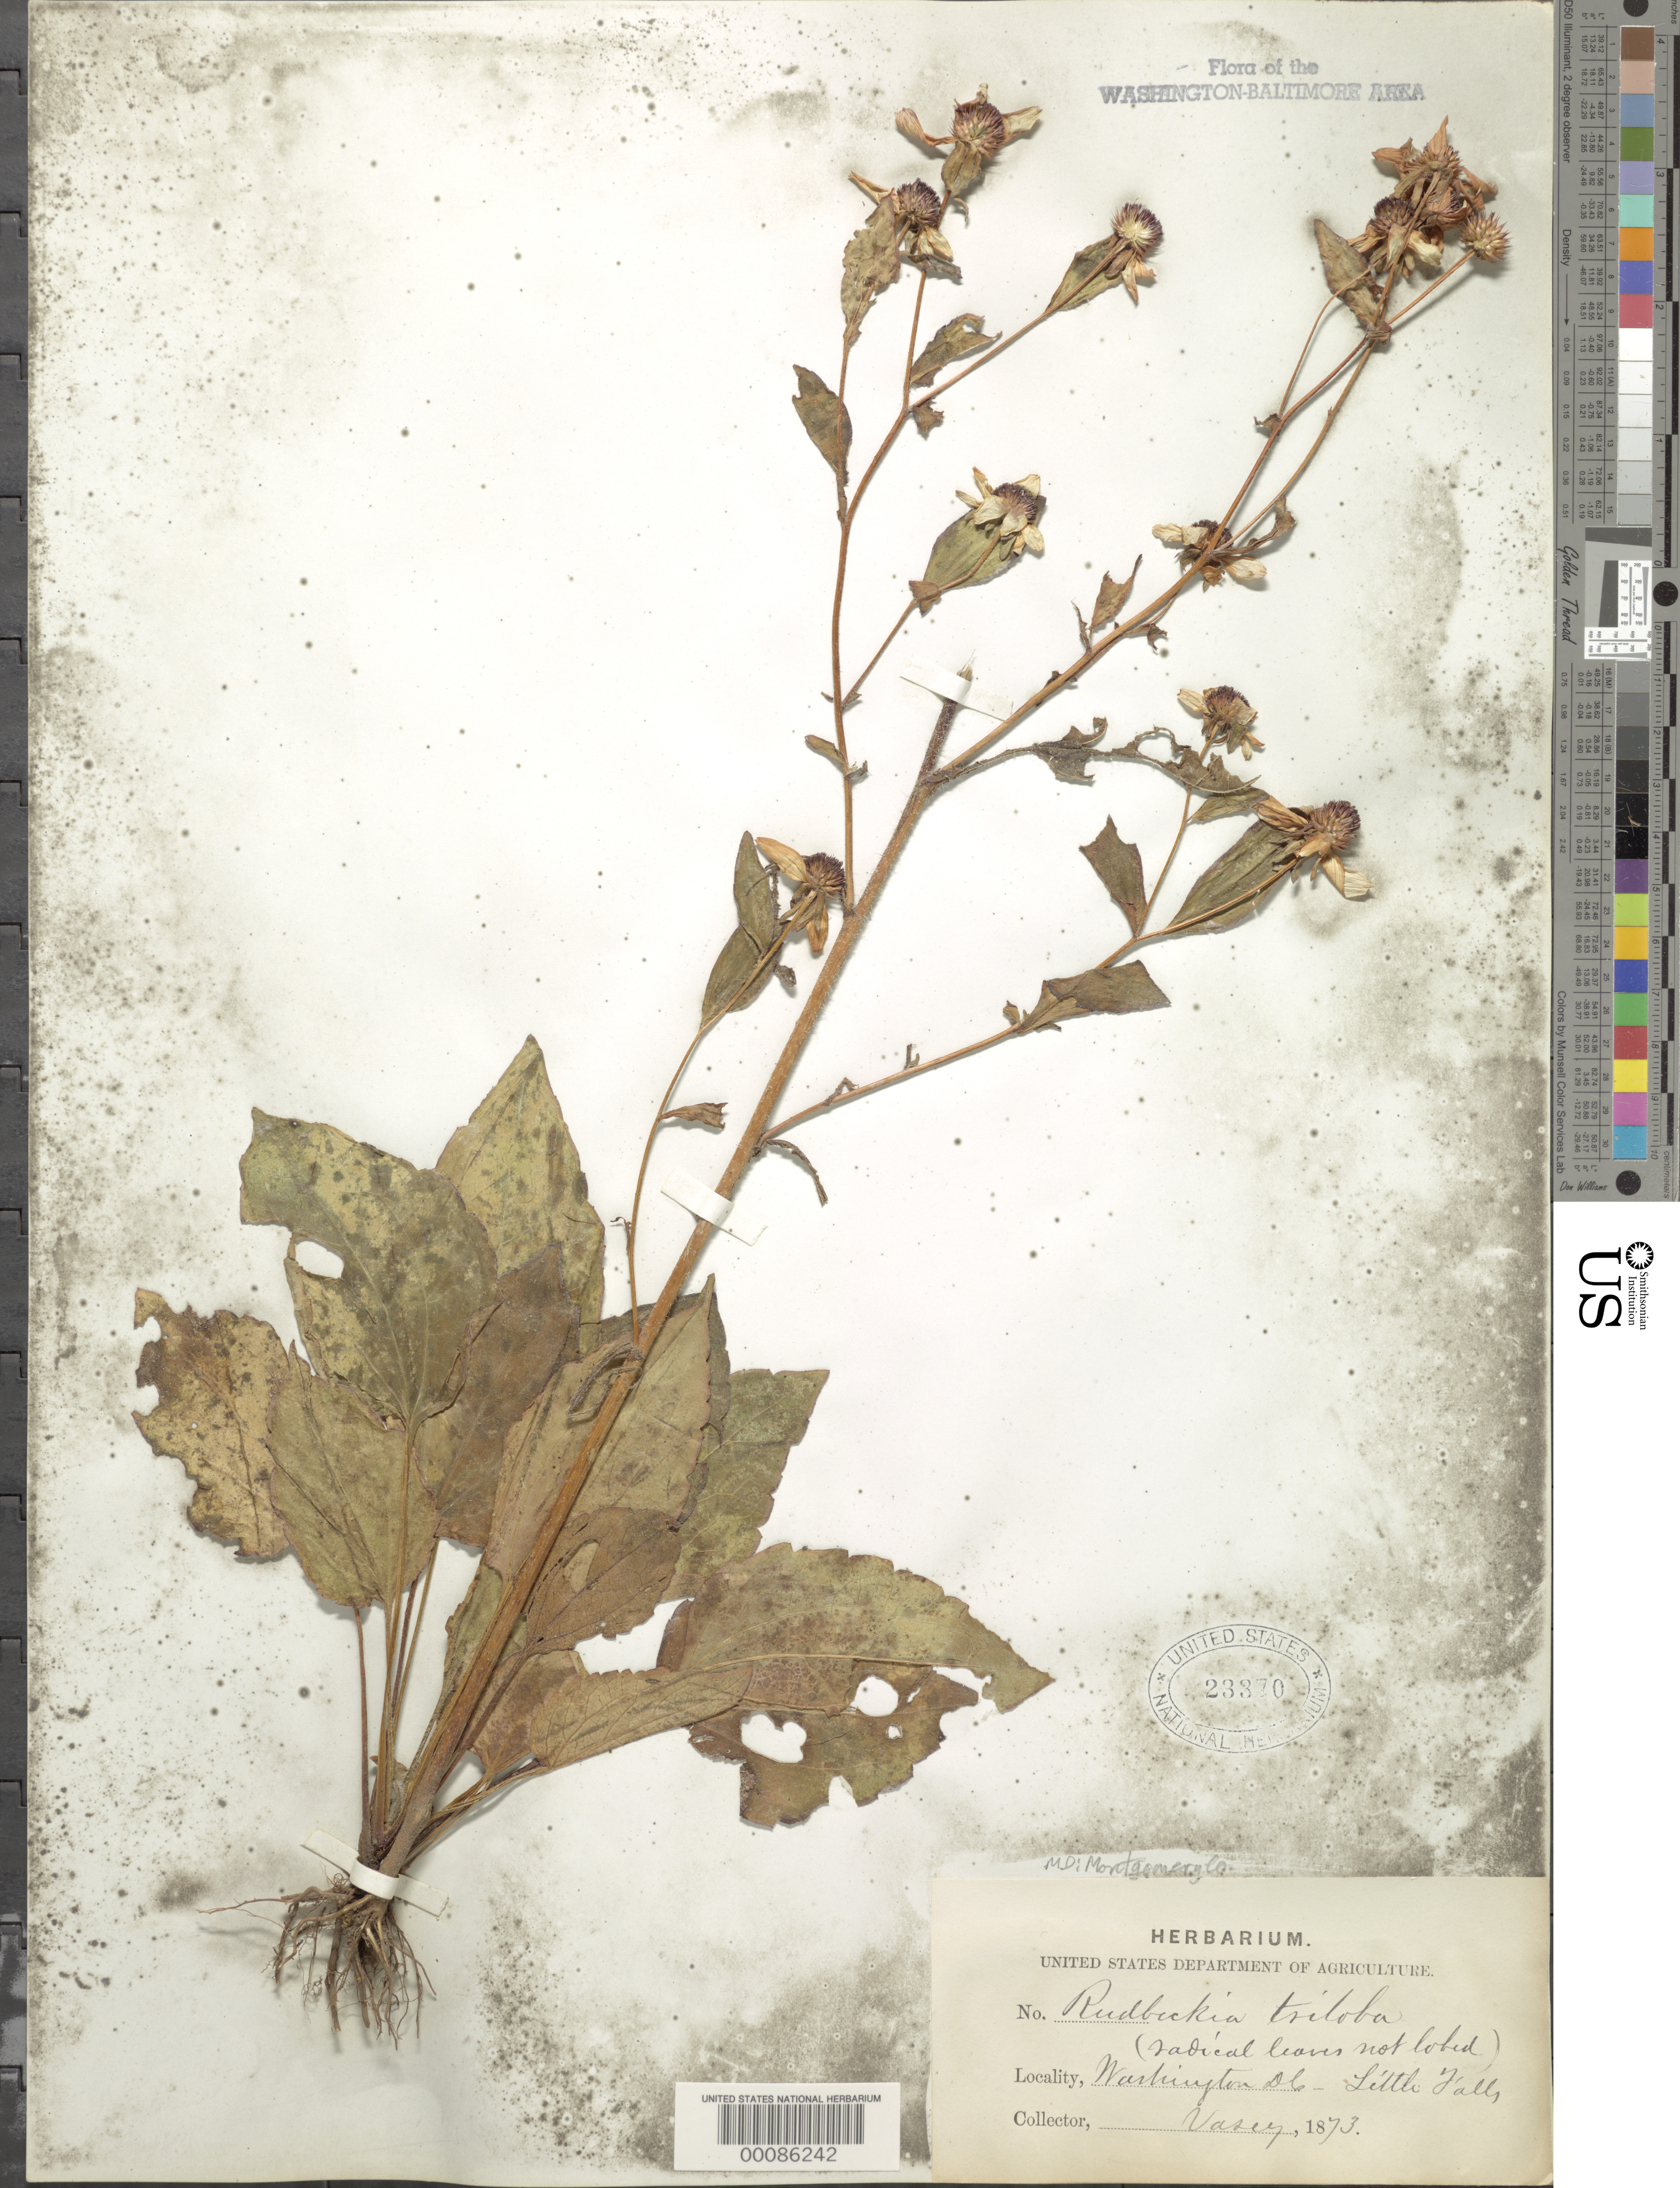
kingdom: Plantae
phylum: Tracheophyta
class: Magnoliopsida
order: Asterales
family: Asteraceae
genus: Rudbeckia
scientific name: Rudbeckia triloba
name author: L.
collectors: G. Vasey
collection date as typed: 1873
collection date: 1873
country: United States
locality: Little Falls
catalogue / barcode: US 23370